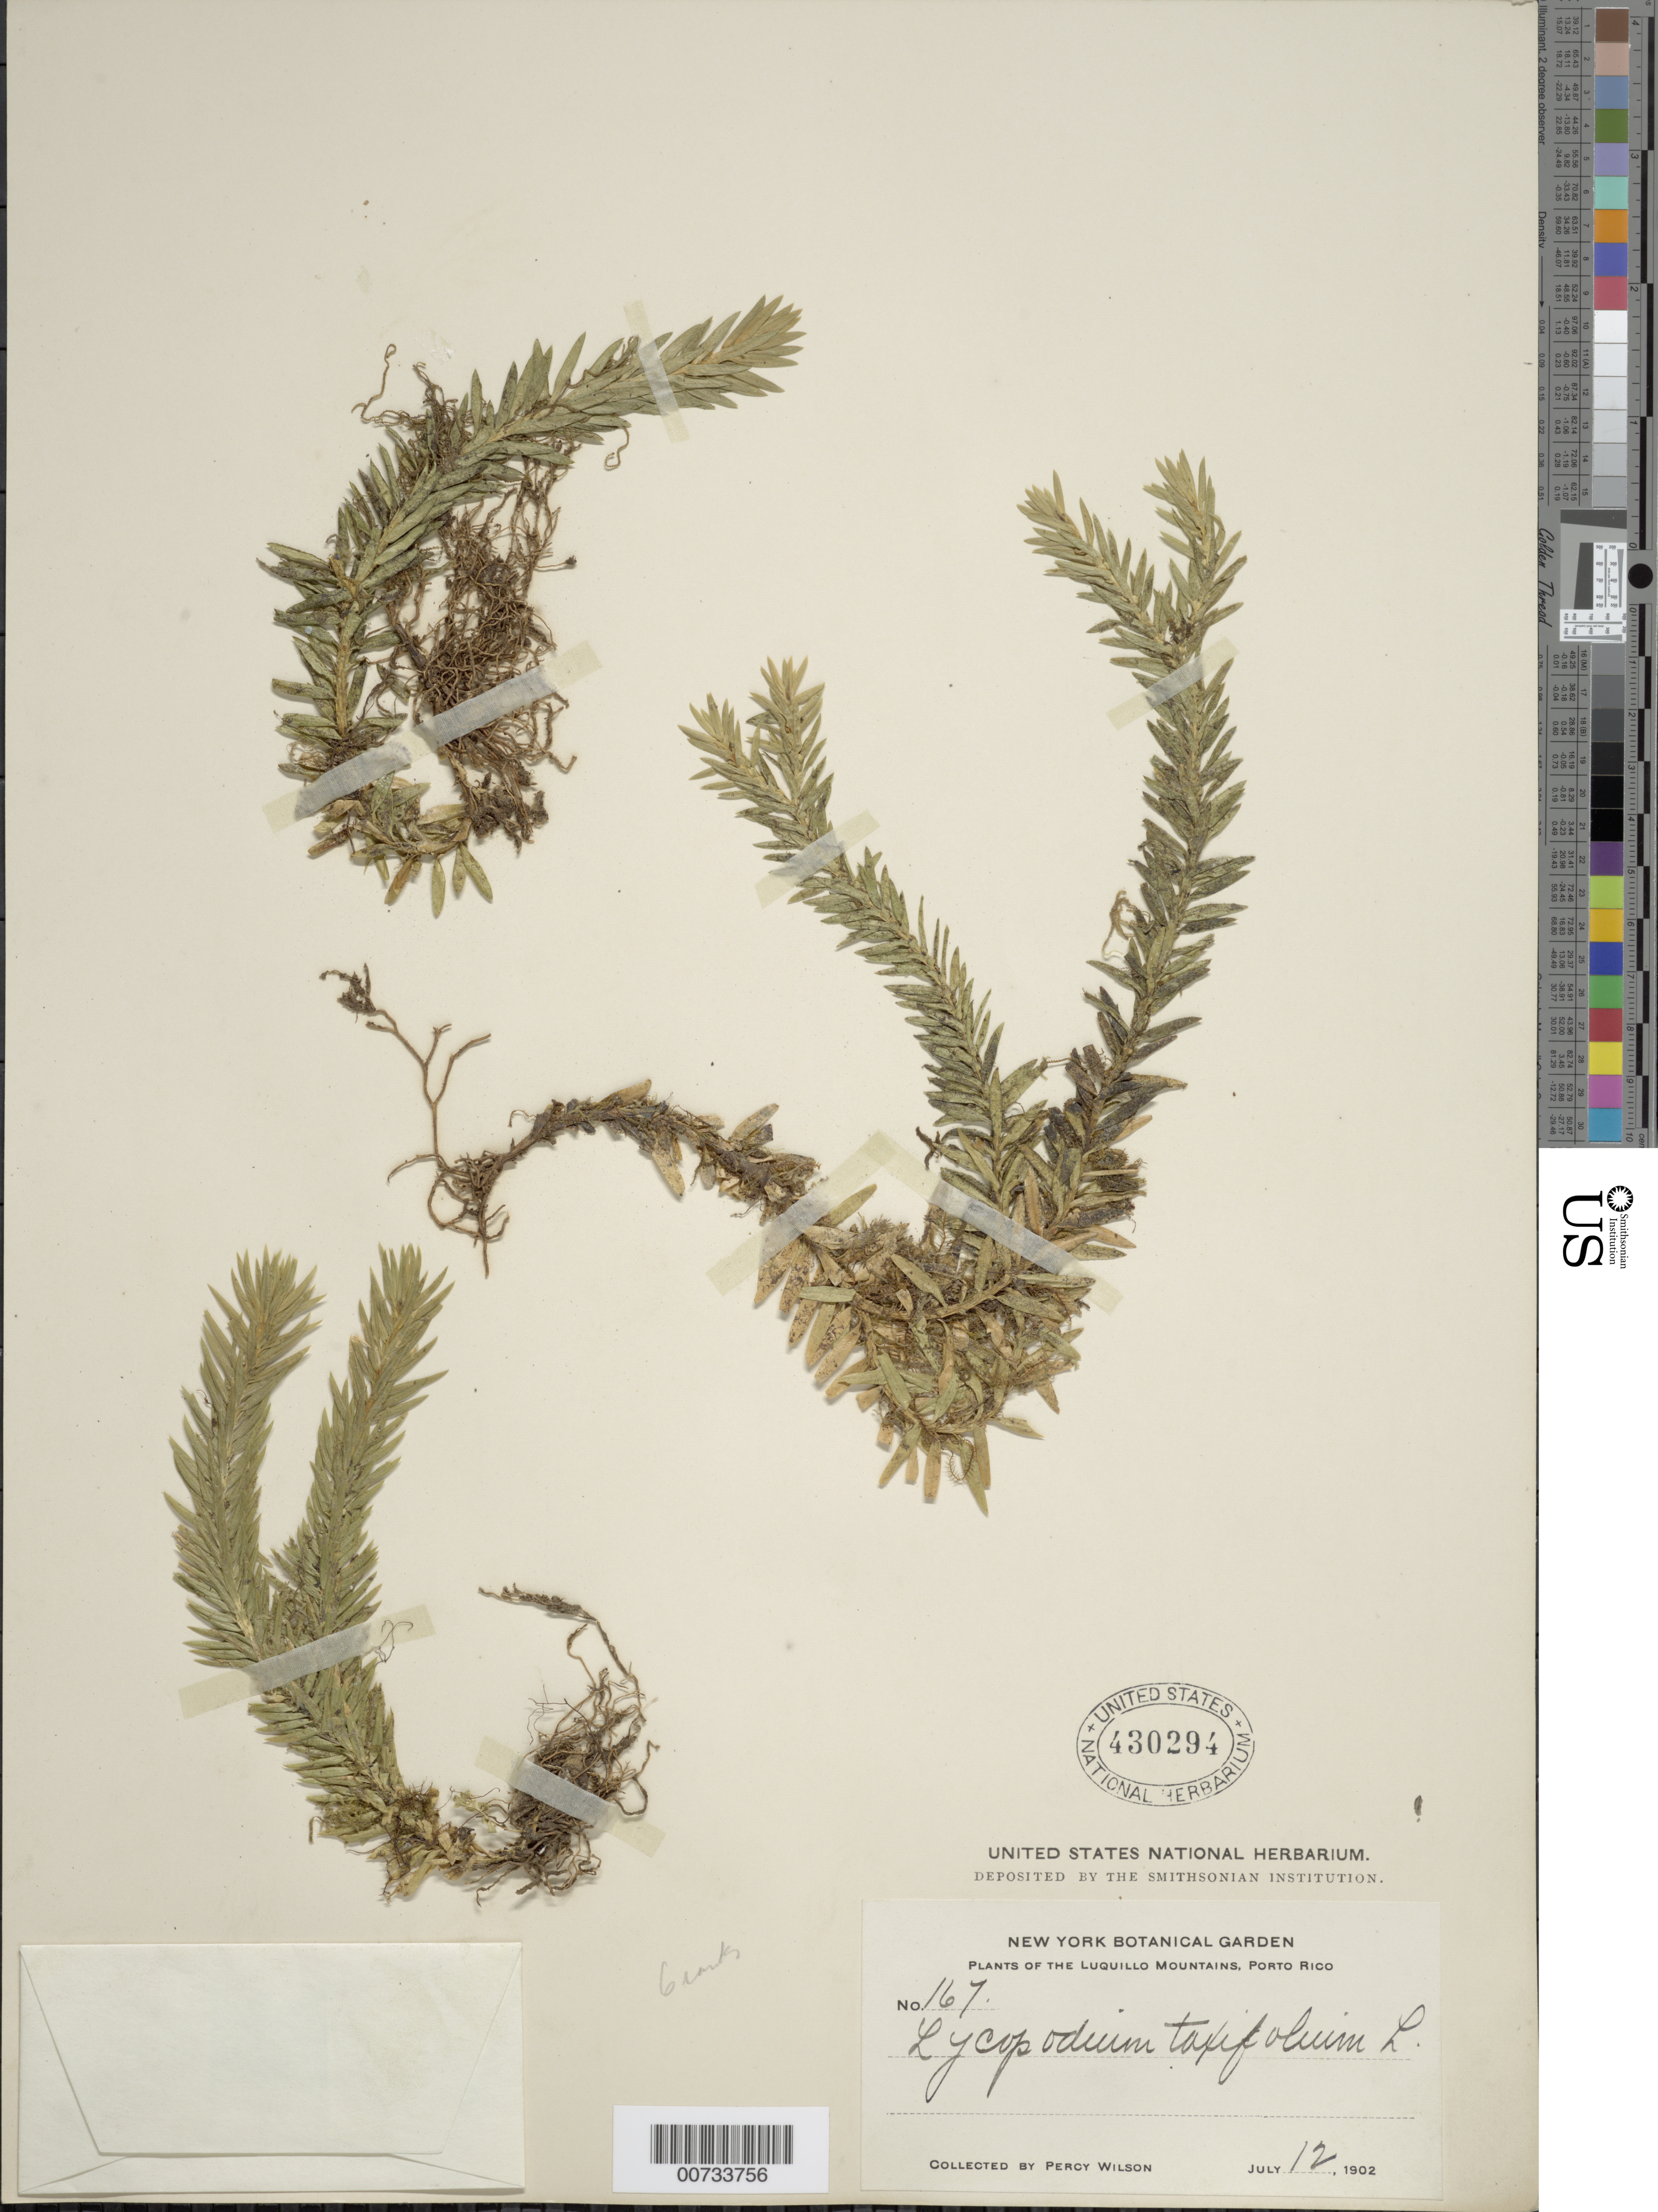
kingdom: Plantae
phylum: Tracheophyta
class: Lycopodiopsida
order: Lycopodiales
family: Lycopodiaceae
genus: Phlegmariurus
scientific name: Phlegmariurus taxifolius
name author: (Sw.) Á. Löve & D. Löve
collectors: P. Wilson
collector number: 167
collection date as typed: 12 Jul 1902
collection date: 1902-07-12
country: Puerto Rico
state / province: Luquillo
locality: Luquillo Mts.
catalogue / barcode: US 430294